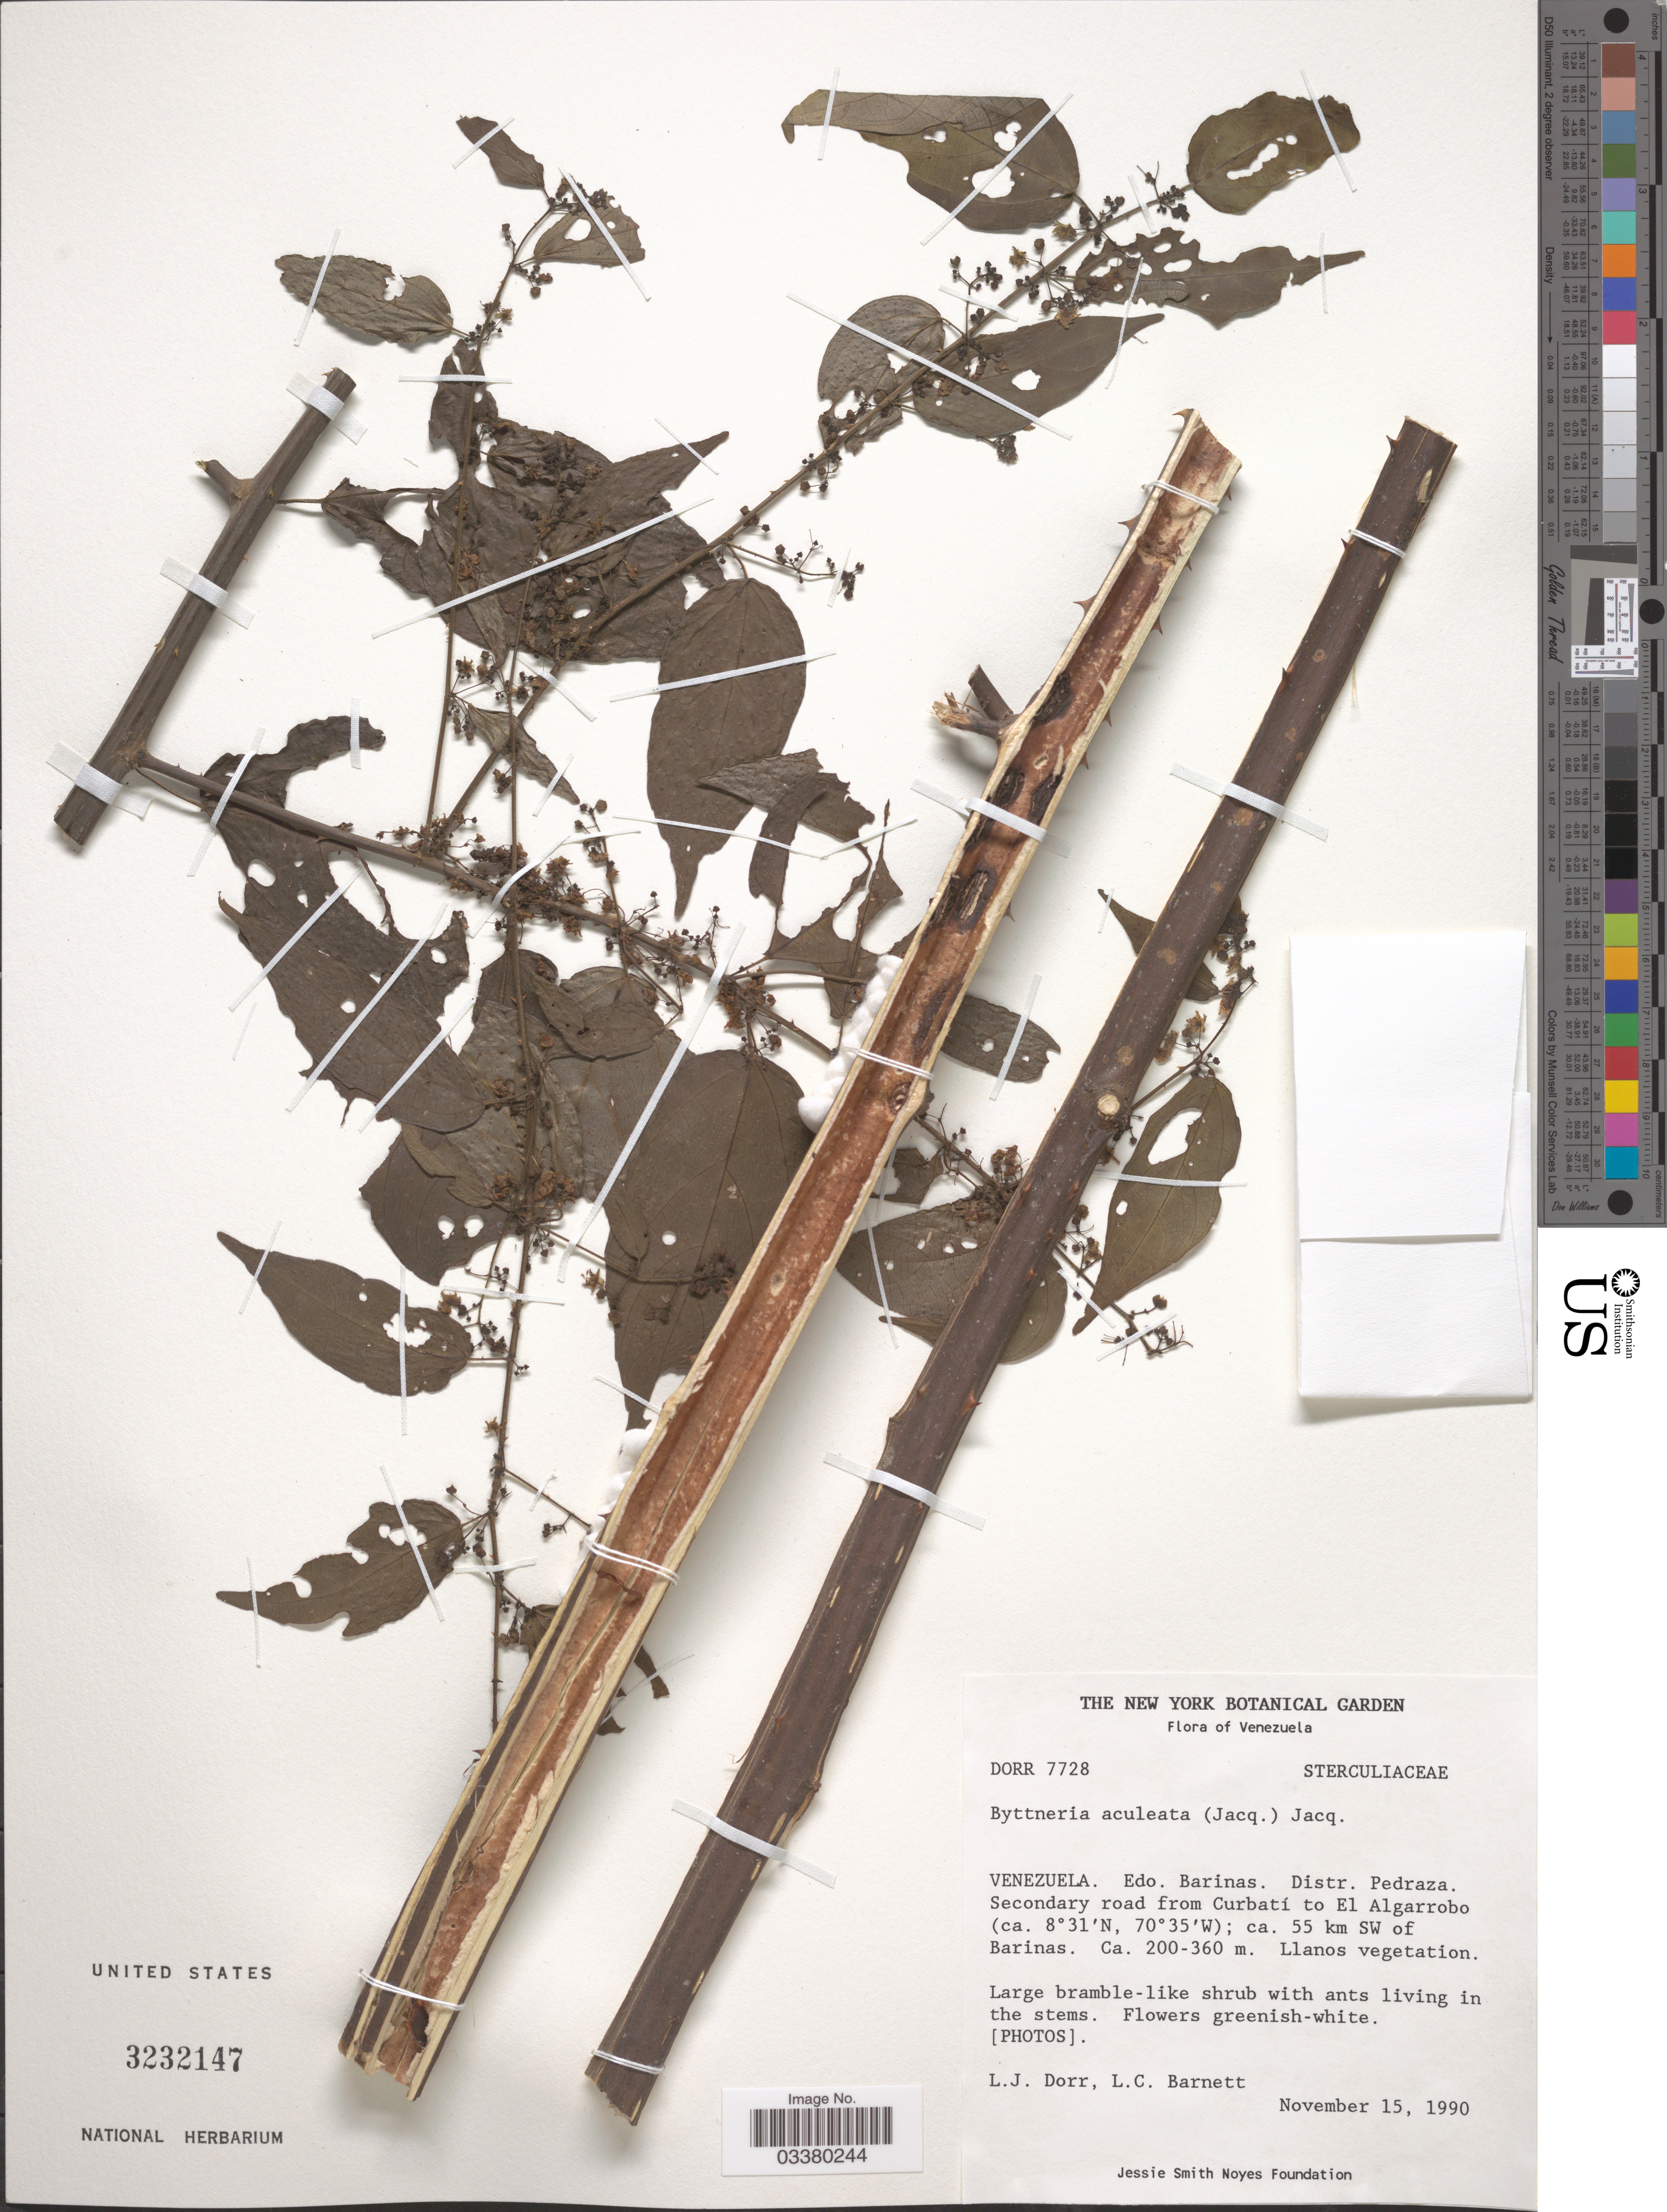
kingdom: Plantae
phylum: Tracheophyta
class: Magnoliopsida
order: Malvales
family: Malvaceae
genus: Byttneria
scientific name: Byttneria aculeata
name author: (Jacq.) Jacq.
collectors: L. J. Dorr & L. C. Barnett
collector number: DORR7728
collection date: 1990-11-15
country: Venezuela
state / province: Barinas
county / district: Pedraza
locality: Secondary road from Curbatí to El Algarrobo; ca. 55 km SW of Barinas.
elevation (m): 200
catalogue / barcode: US 3232147